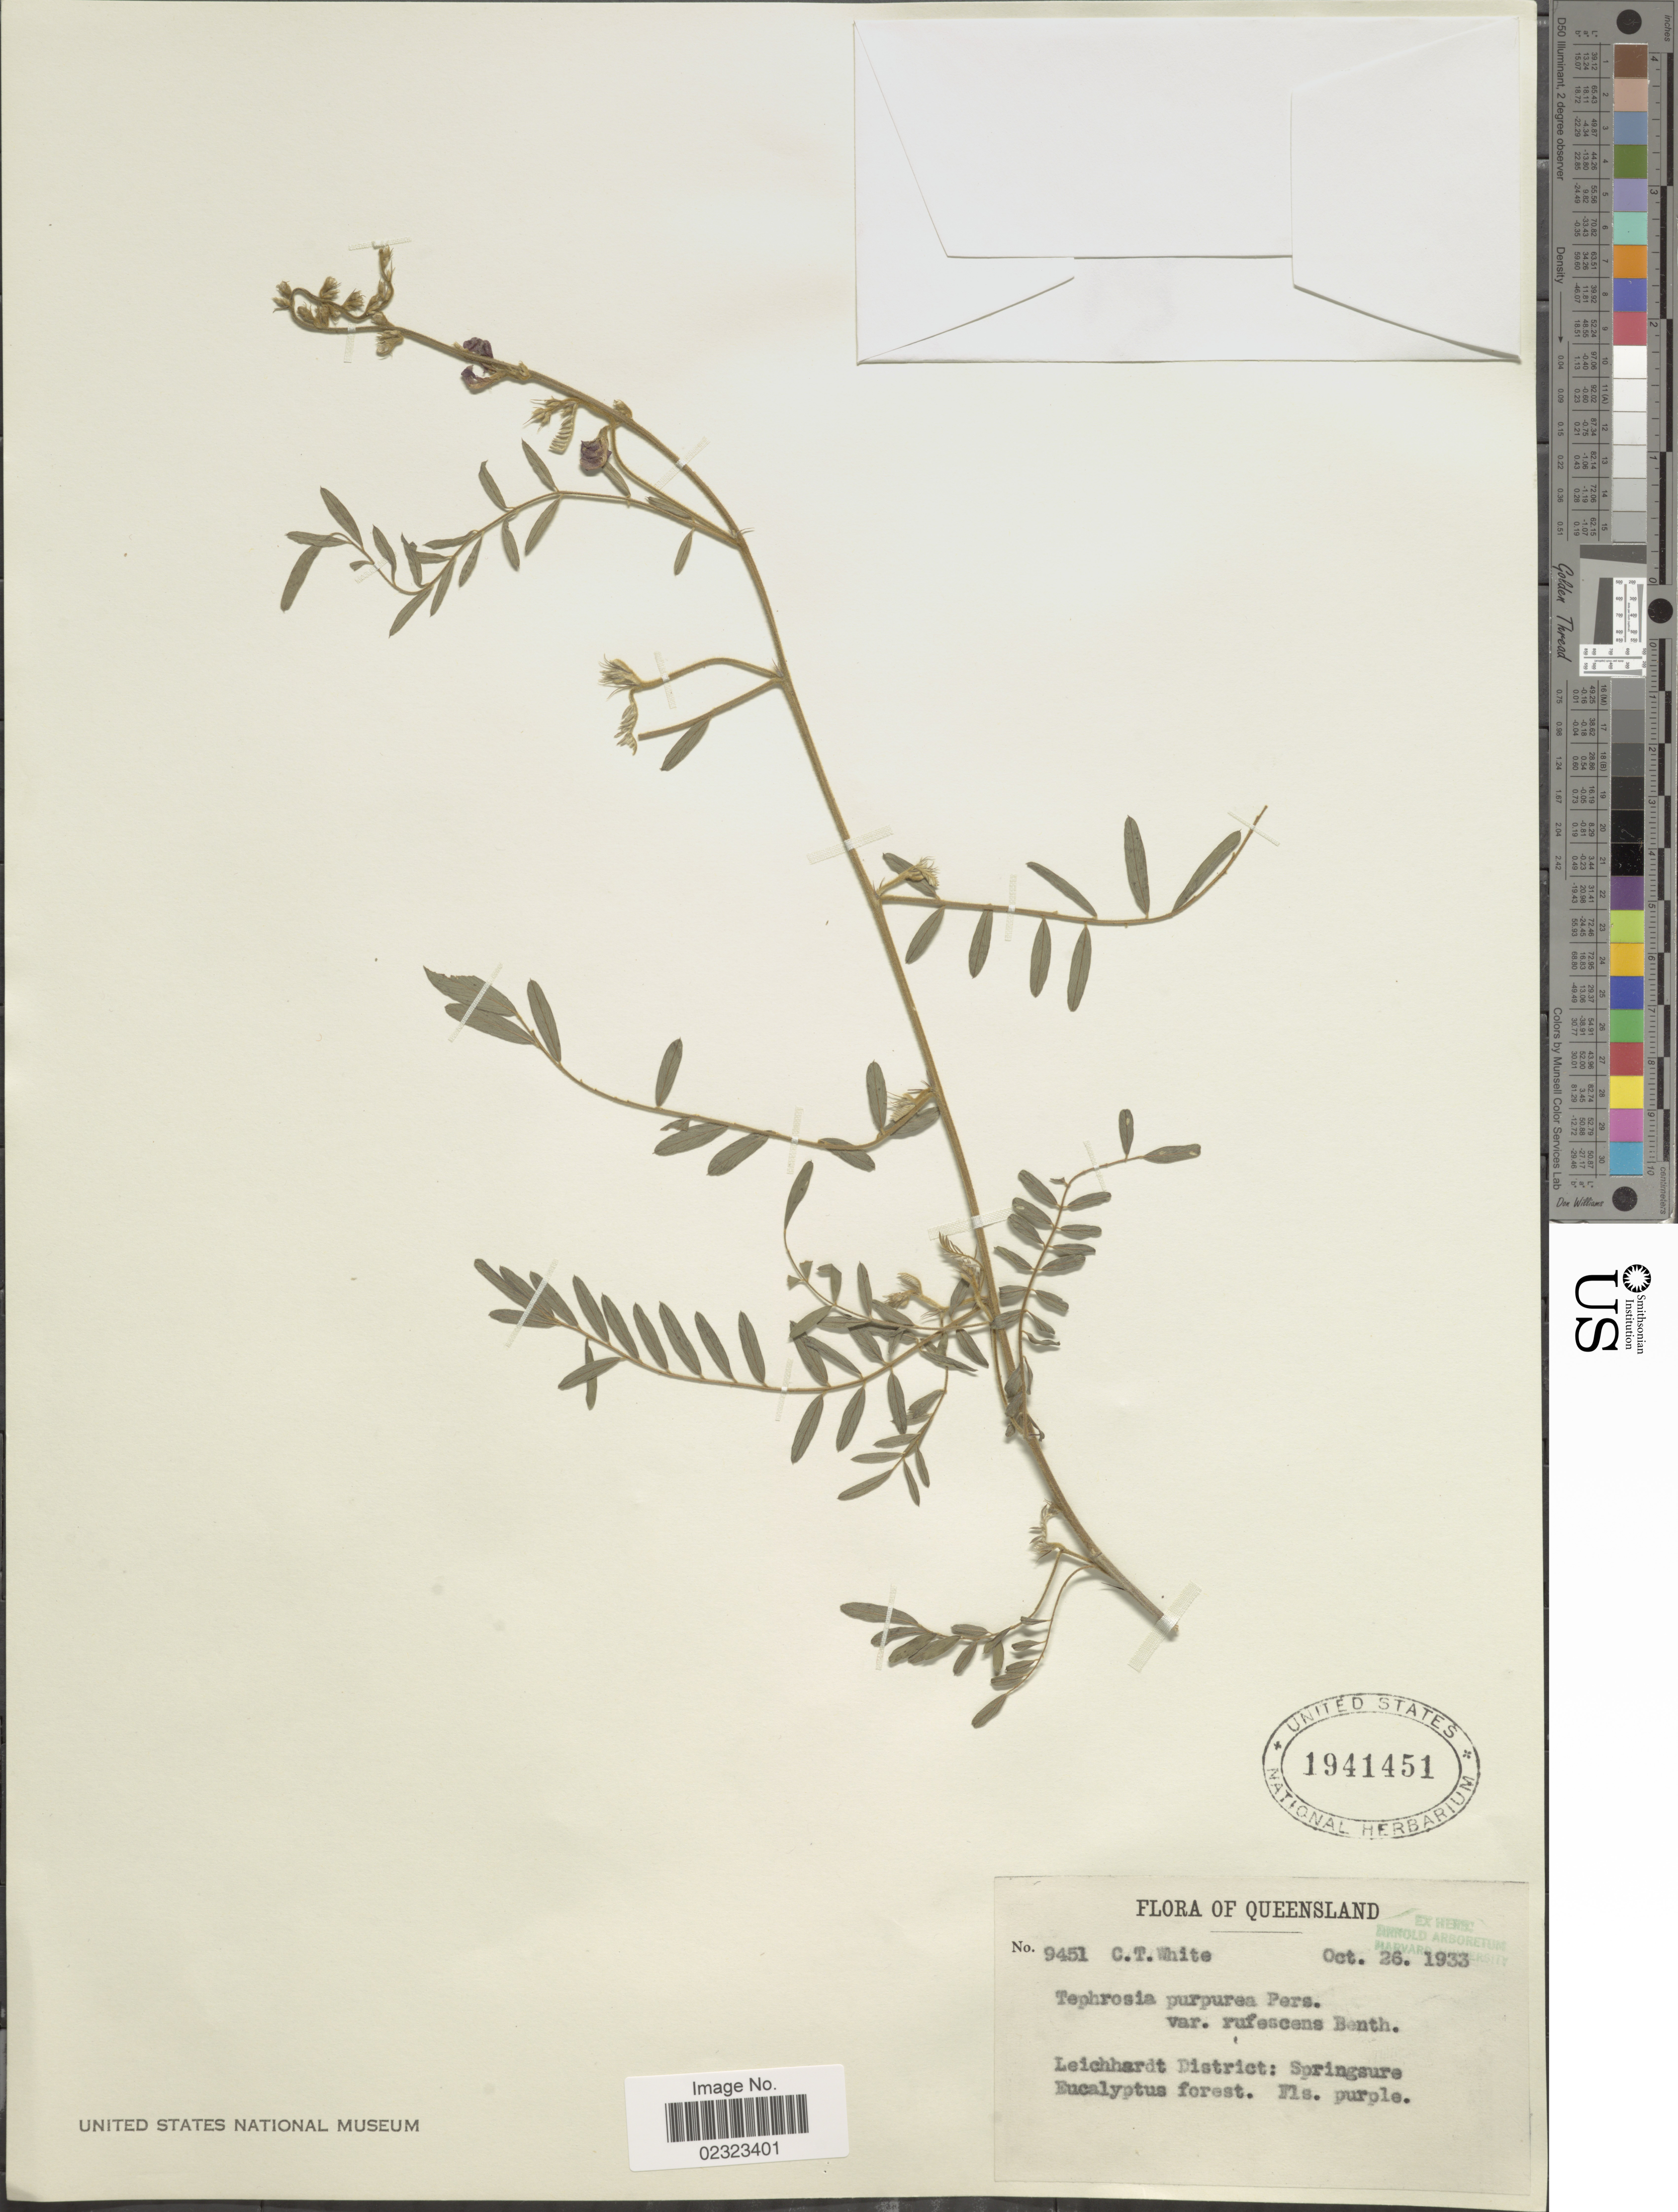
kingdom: Plantae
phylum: Tracheophyta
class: Magnoliopsida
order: Fabales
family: Fabaceae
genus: Tephrosia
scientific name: Tephrosia purpurea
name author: (L.) Pers.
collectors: C. T. White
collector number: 9451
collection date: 1933-10-26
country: Australia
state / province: Queensland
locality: Leichhardt District: Springsure.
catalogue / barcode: US 1941451